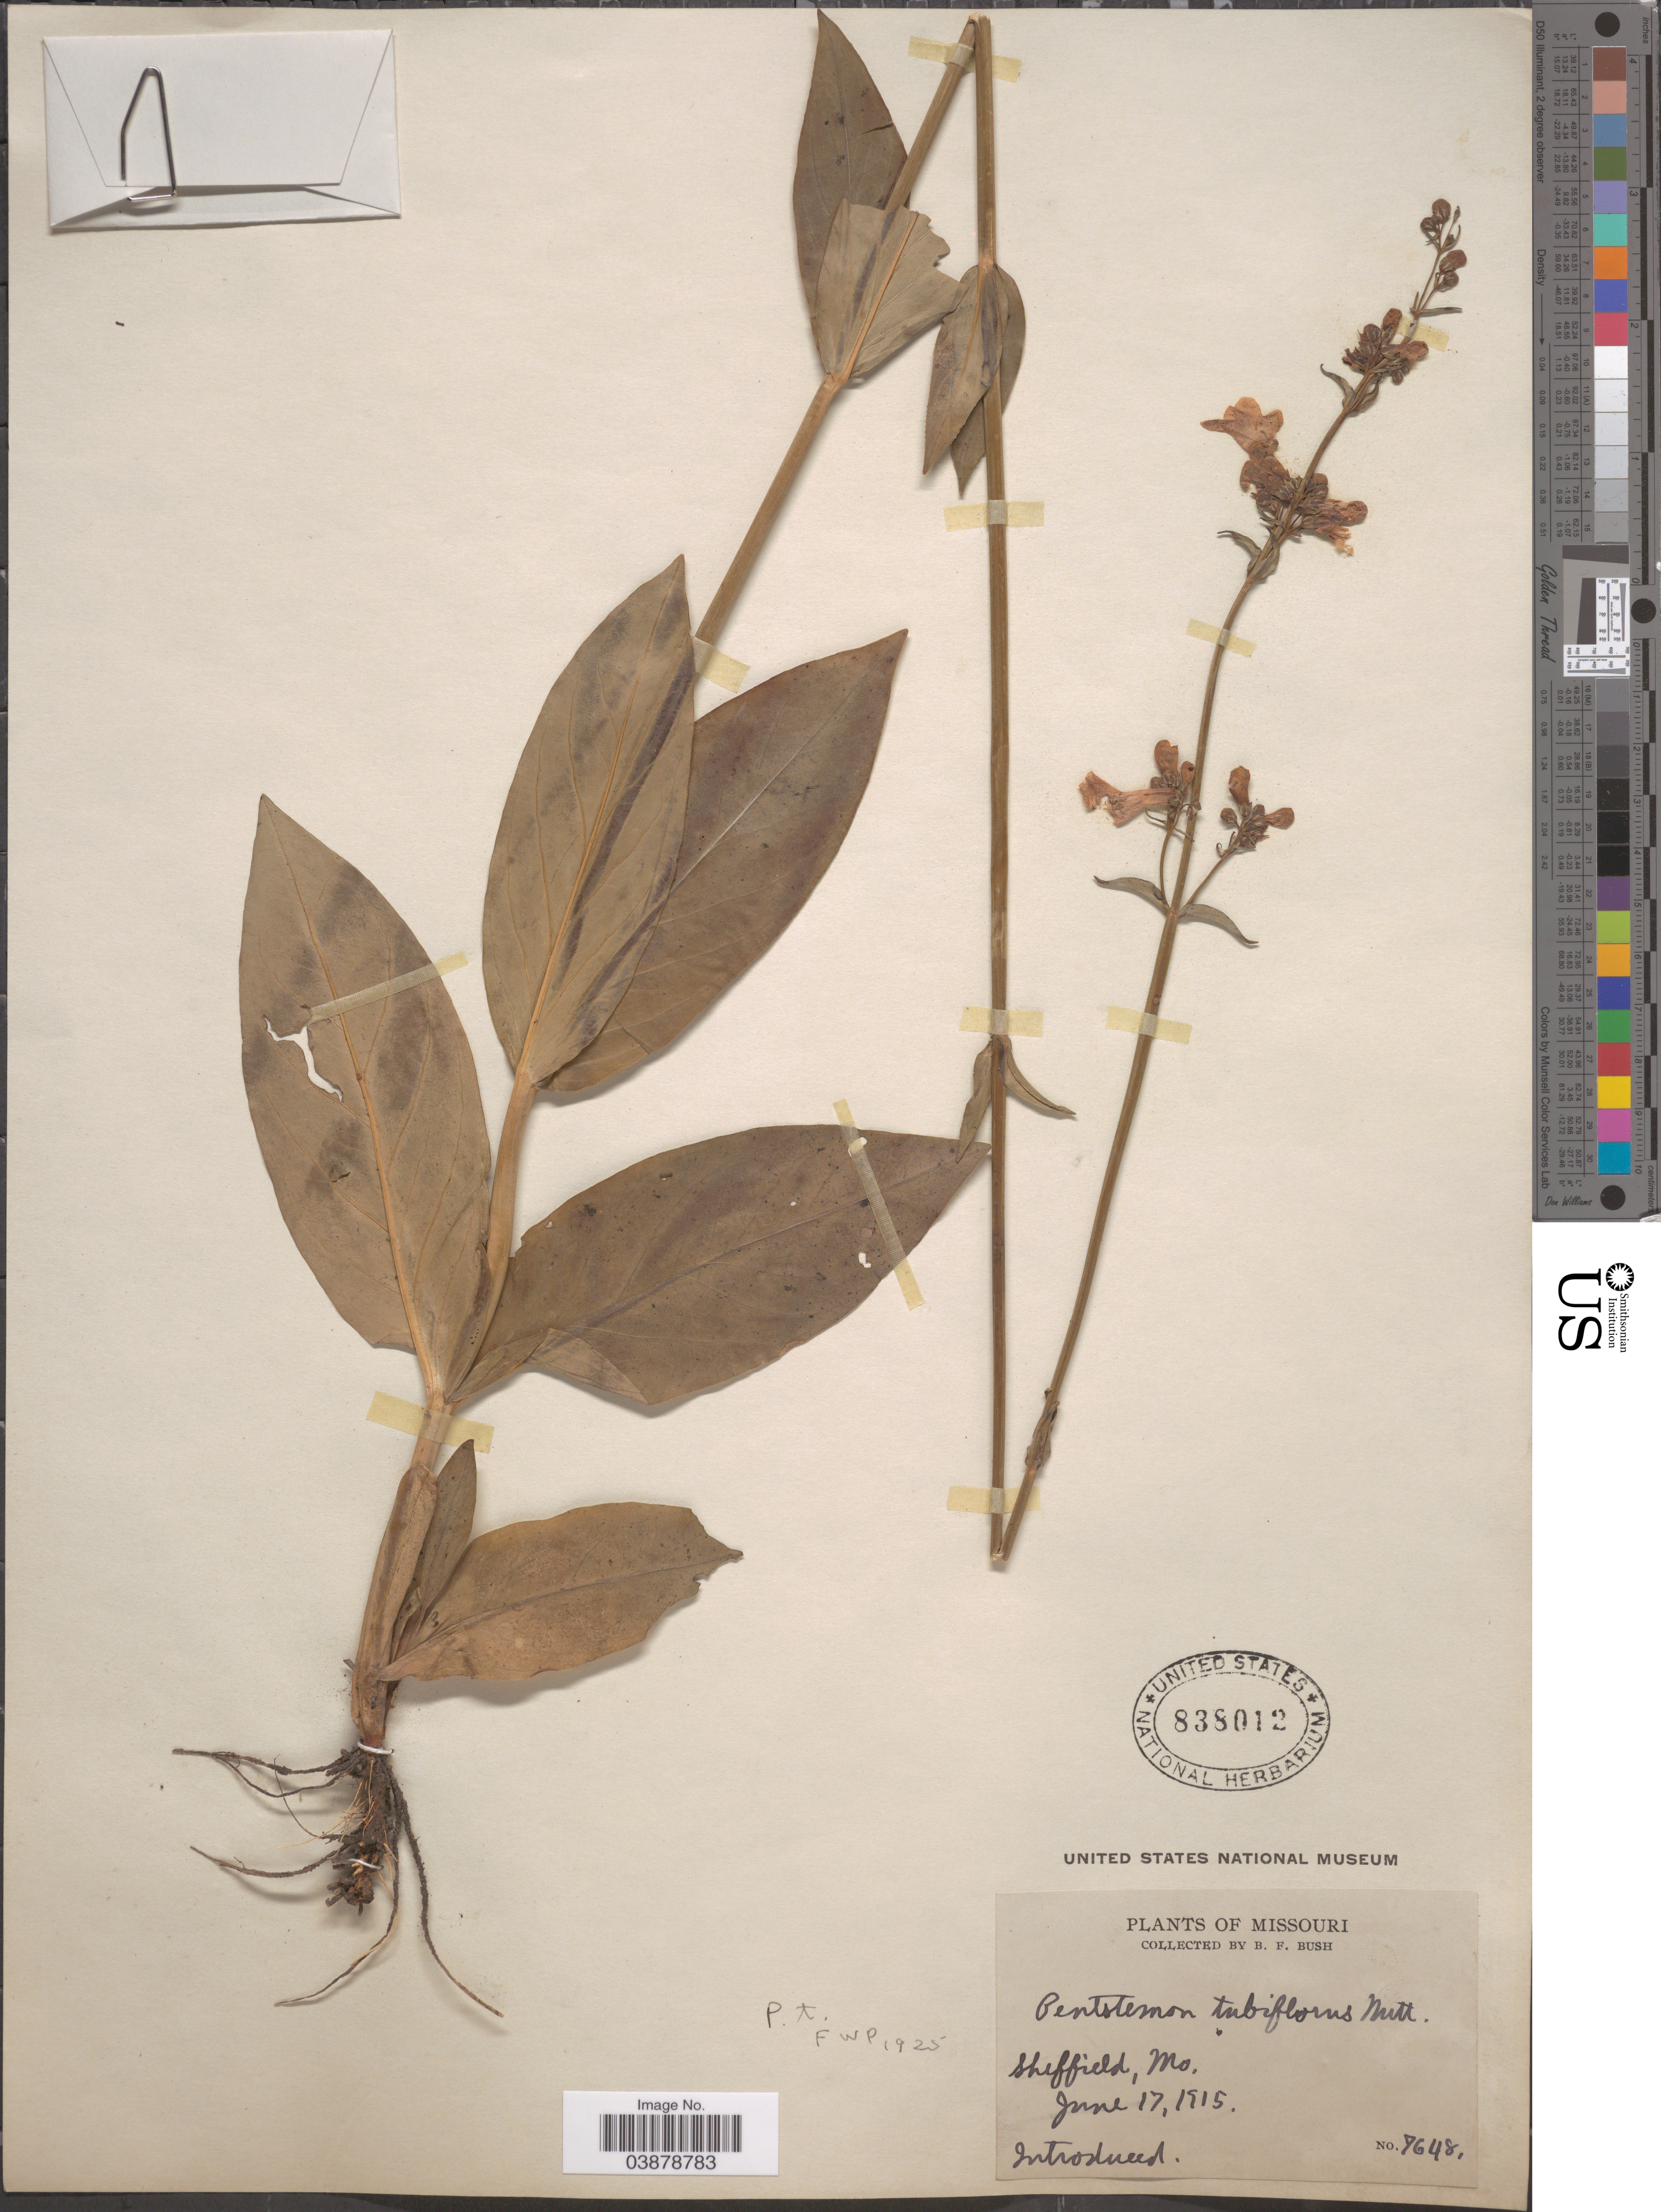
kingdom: Plantae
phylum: Tracheophyta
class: Magnoliopsida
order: Lamiales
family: Plantaginaceae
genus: Penstemon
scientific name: Penstemon tubaeflorus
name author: Nutt.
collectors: B. F. Bush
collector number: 7648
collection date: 1915-06-17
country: United States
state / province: Missouri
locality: Sheffield.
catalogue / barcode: US 838012